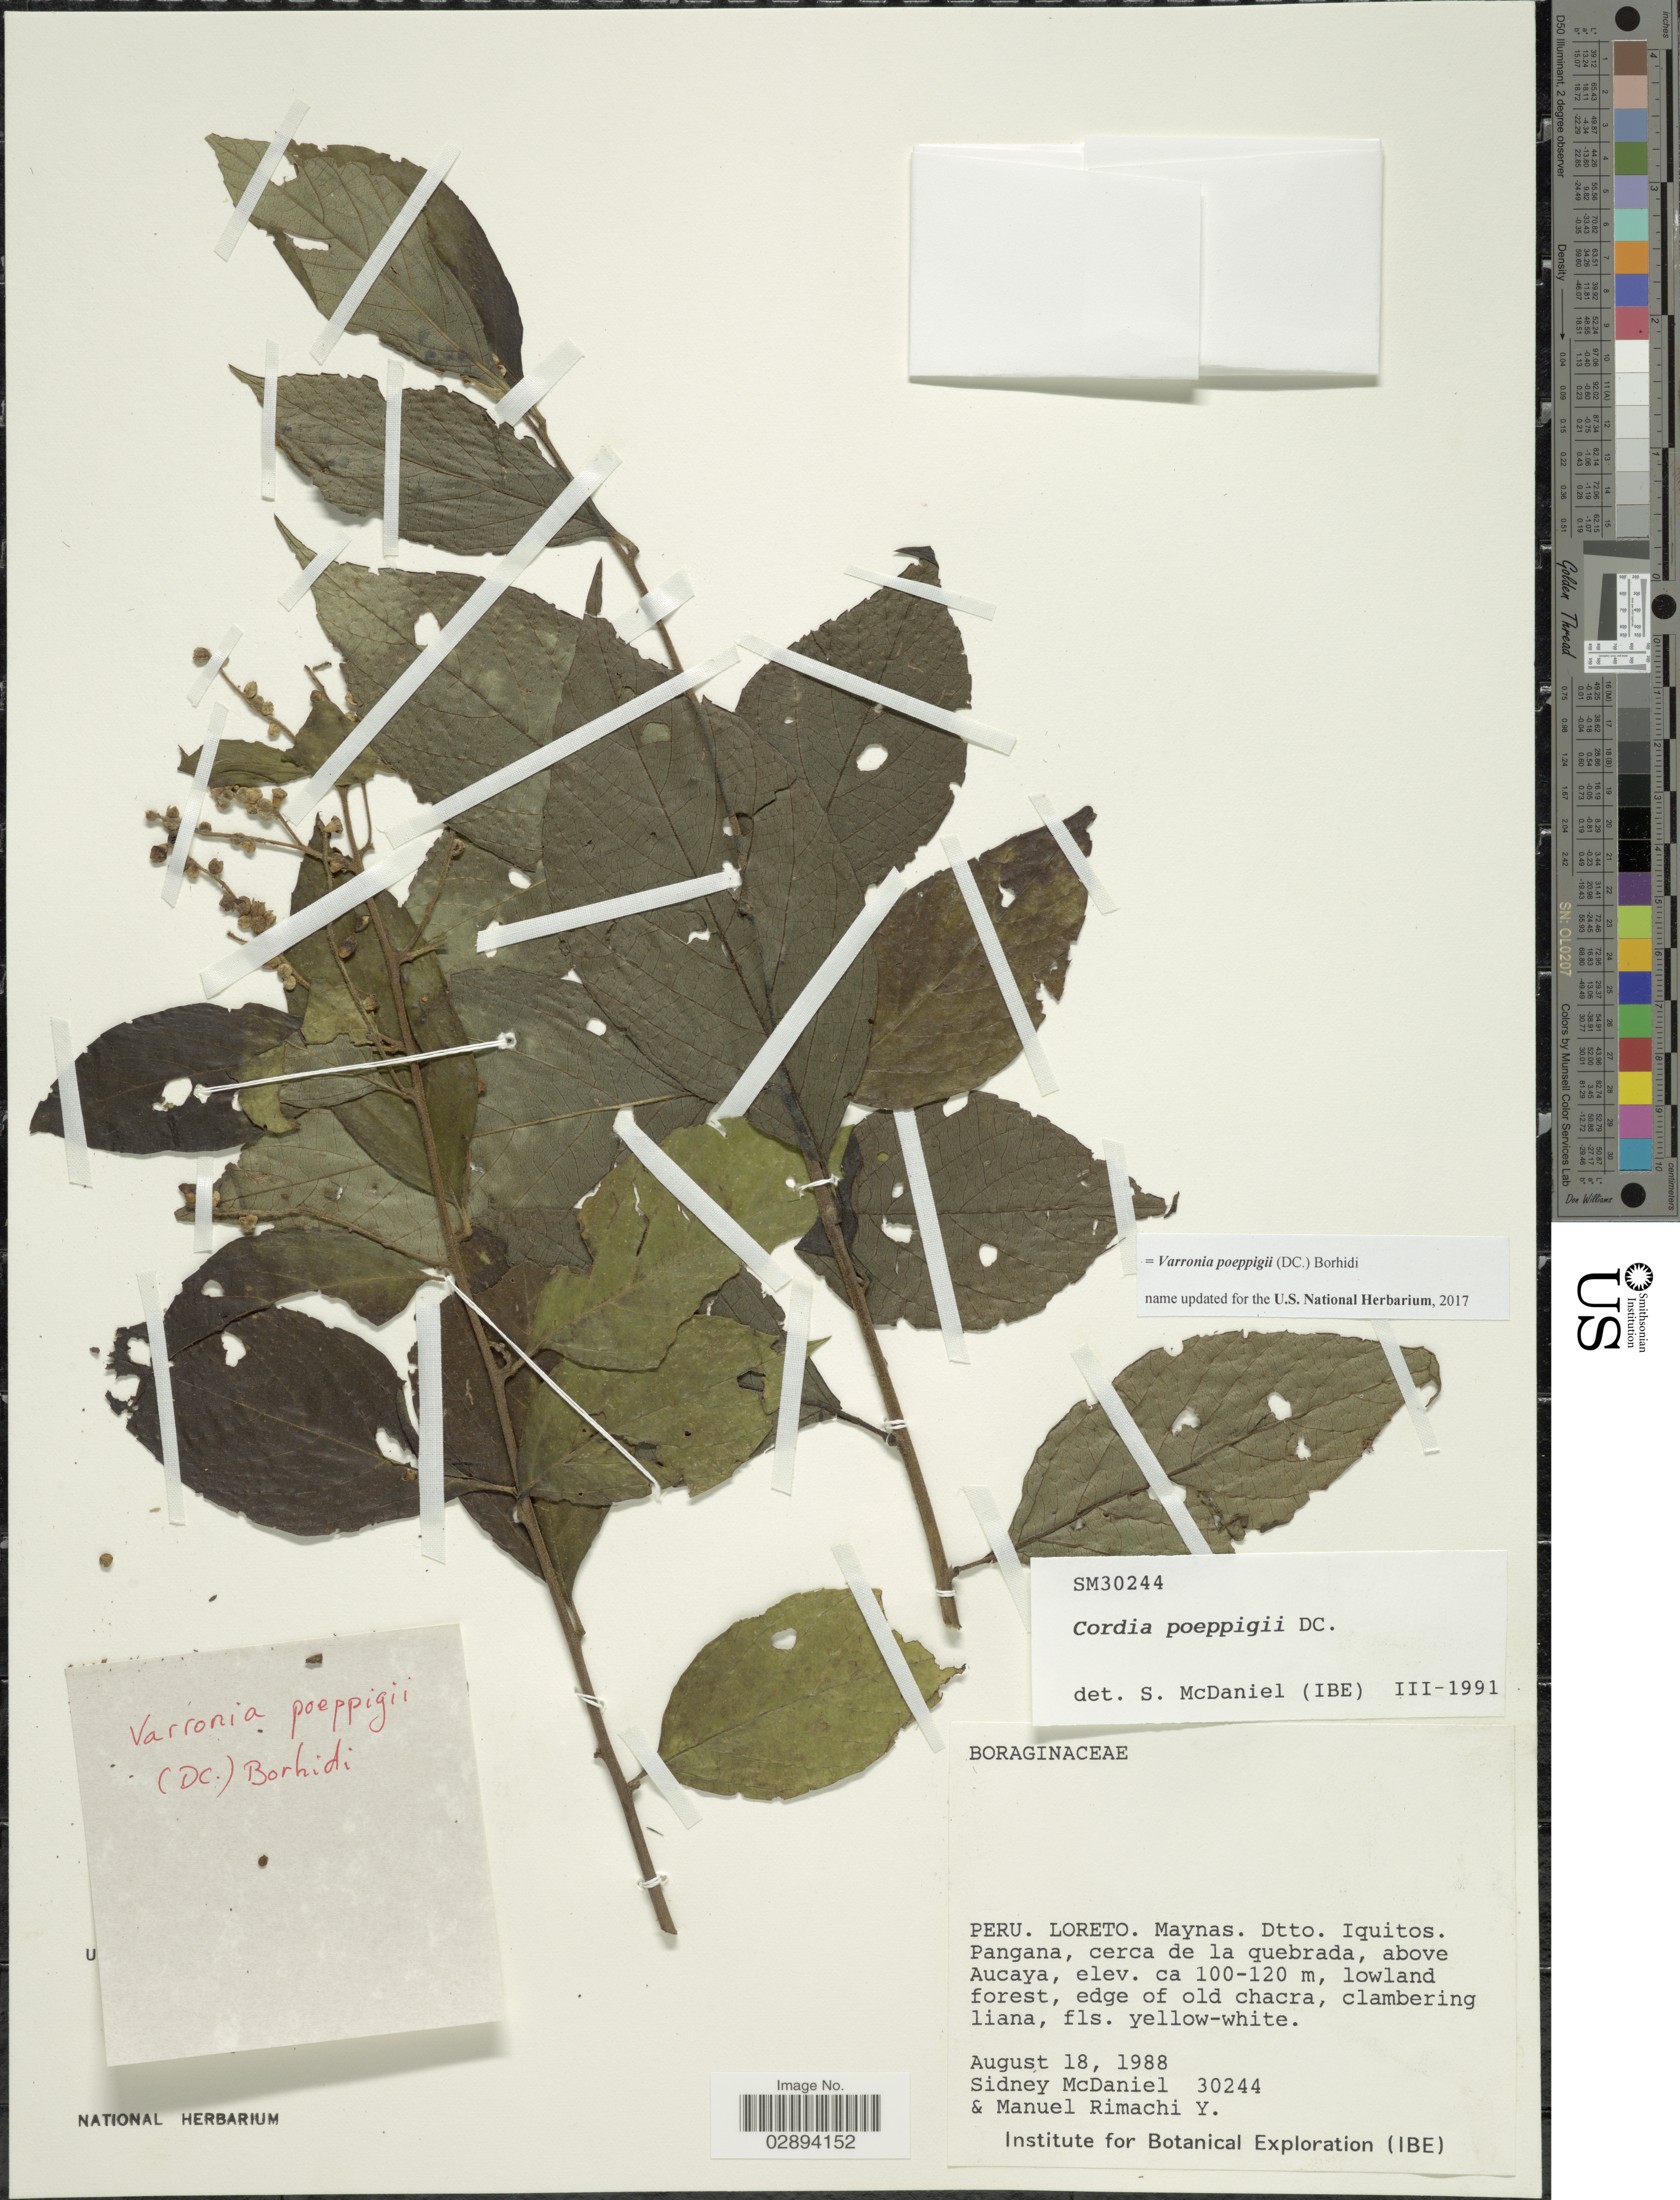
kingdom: Plantae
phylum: Tracheophyta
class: Magnoliopsida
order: Boraginales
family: Cordiaceae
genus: Varronia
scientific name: Varronia poeppigii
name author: (DC.) Borhidi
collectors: S. McDaniel & M. Rimachi Y.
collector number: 30244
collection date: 1988-08-18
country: Peru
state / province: Loreto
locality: Maynas, Dtto. Iquitos, Pangana, cerca de la quebrada, above Aucaya.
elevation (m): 100